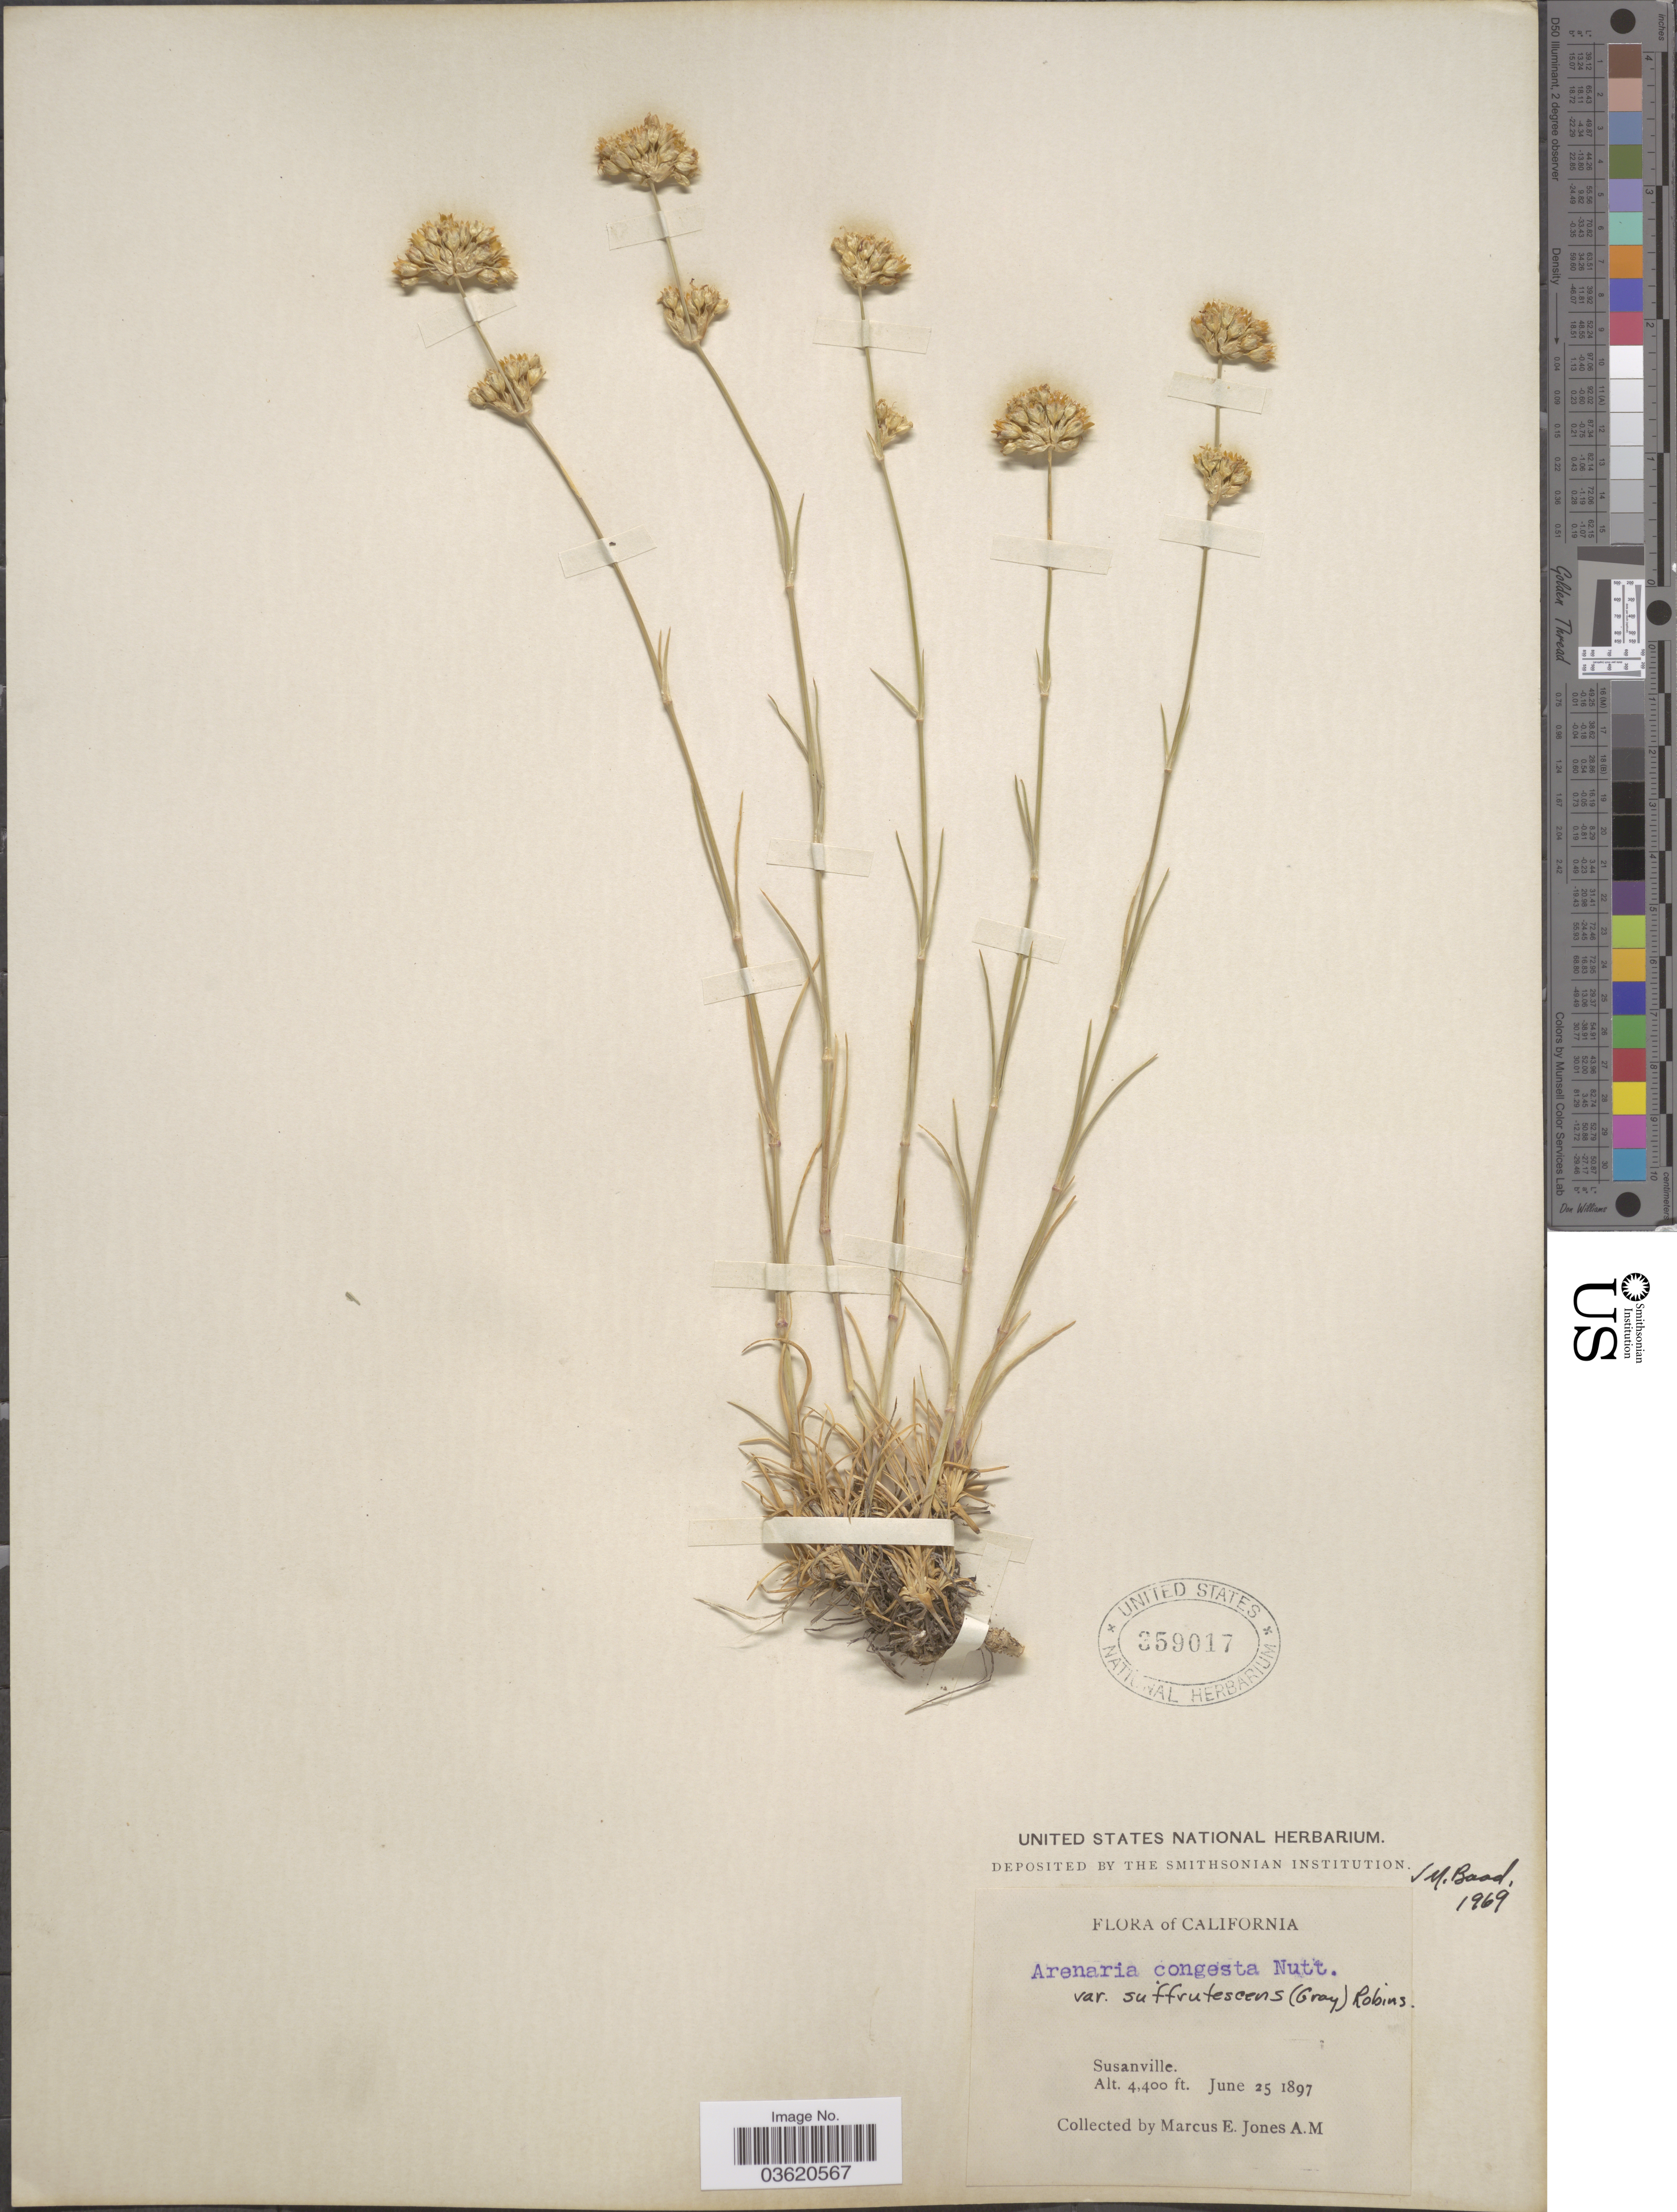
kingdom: Plantae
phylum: Tracheophyta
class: Magnoliopsida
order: Caryophyllales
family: Caryophyllaceae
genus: Eremogone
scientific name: Eremogone congesta var. suffrutescens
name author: (A. Gray) R.L. Hartm. & Rabeler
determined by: Strong, Mark T., (BOT), Smithsonian Institution - National Museum of Natural History (UNITED STATES)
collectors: M. E. Jones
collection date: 1897-06-25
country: United States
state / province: California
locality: Susanville.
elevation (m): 1341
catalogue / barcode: US 359017